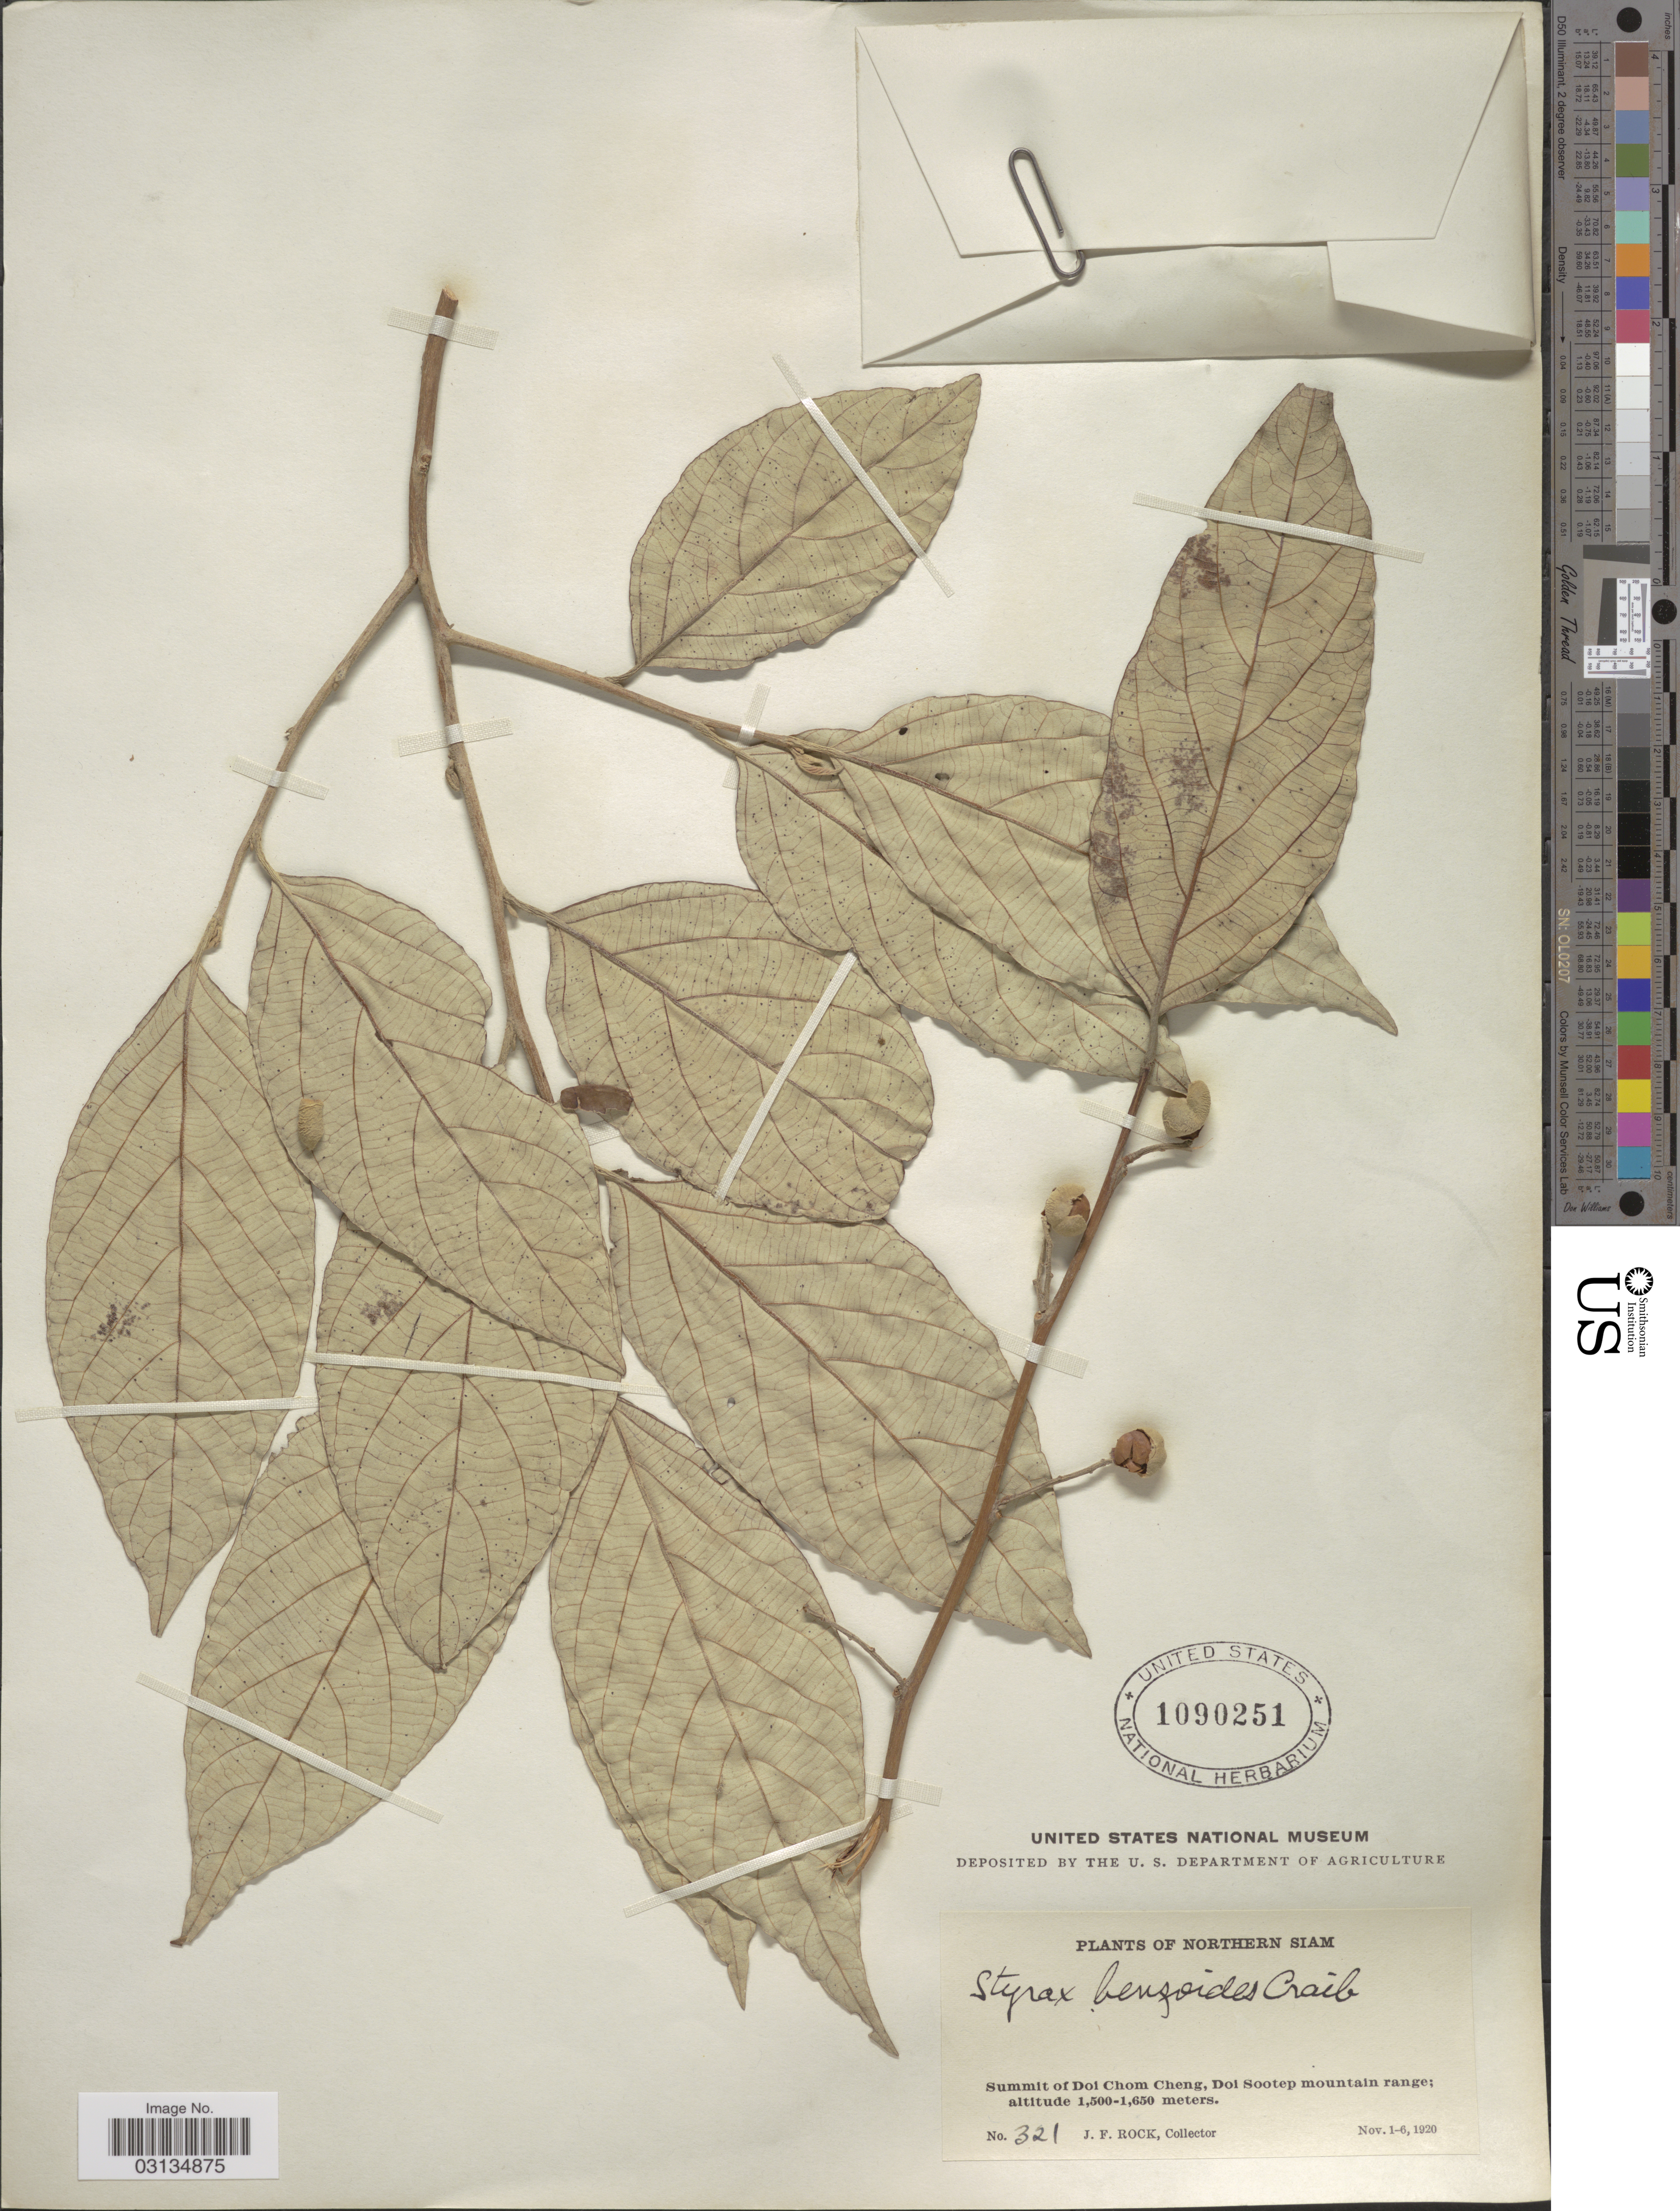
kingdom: Plantae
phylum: Tracheophyta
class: Magnoliopsida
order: Ericales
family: Styracaceae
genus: Styrax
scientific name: Styrax benzoides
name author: Craib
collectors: J. Rock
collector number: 321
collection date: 1920-11-01/1920-11-06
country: Thailand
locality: Northern Siam. Summit of Doi Chom Cheng, Doi Sootep mountain range.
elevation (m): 1500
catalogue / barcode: US 1090251